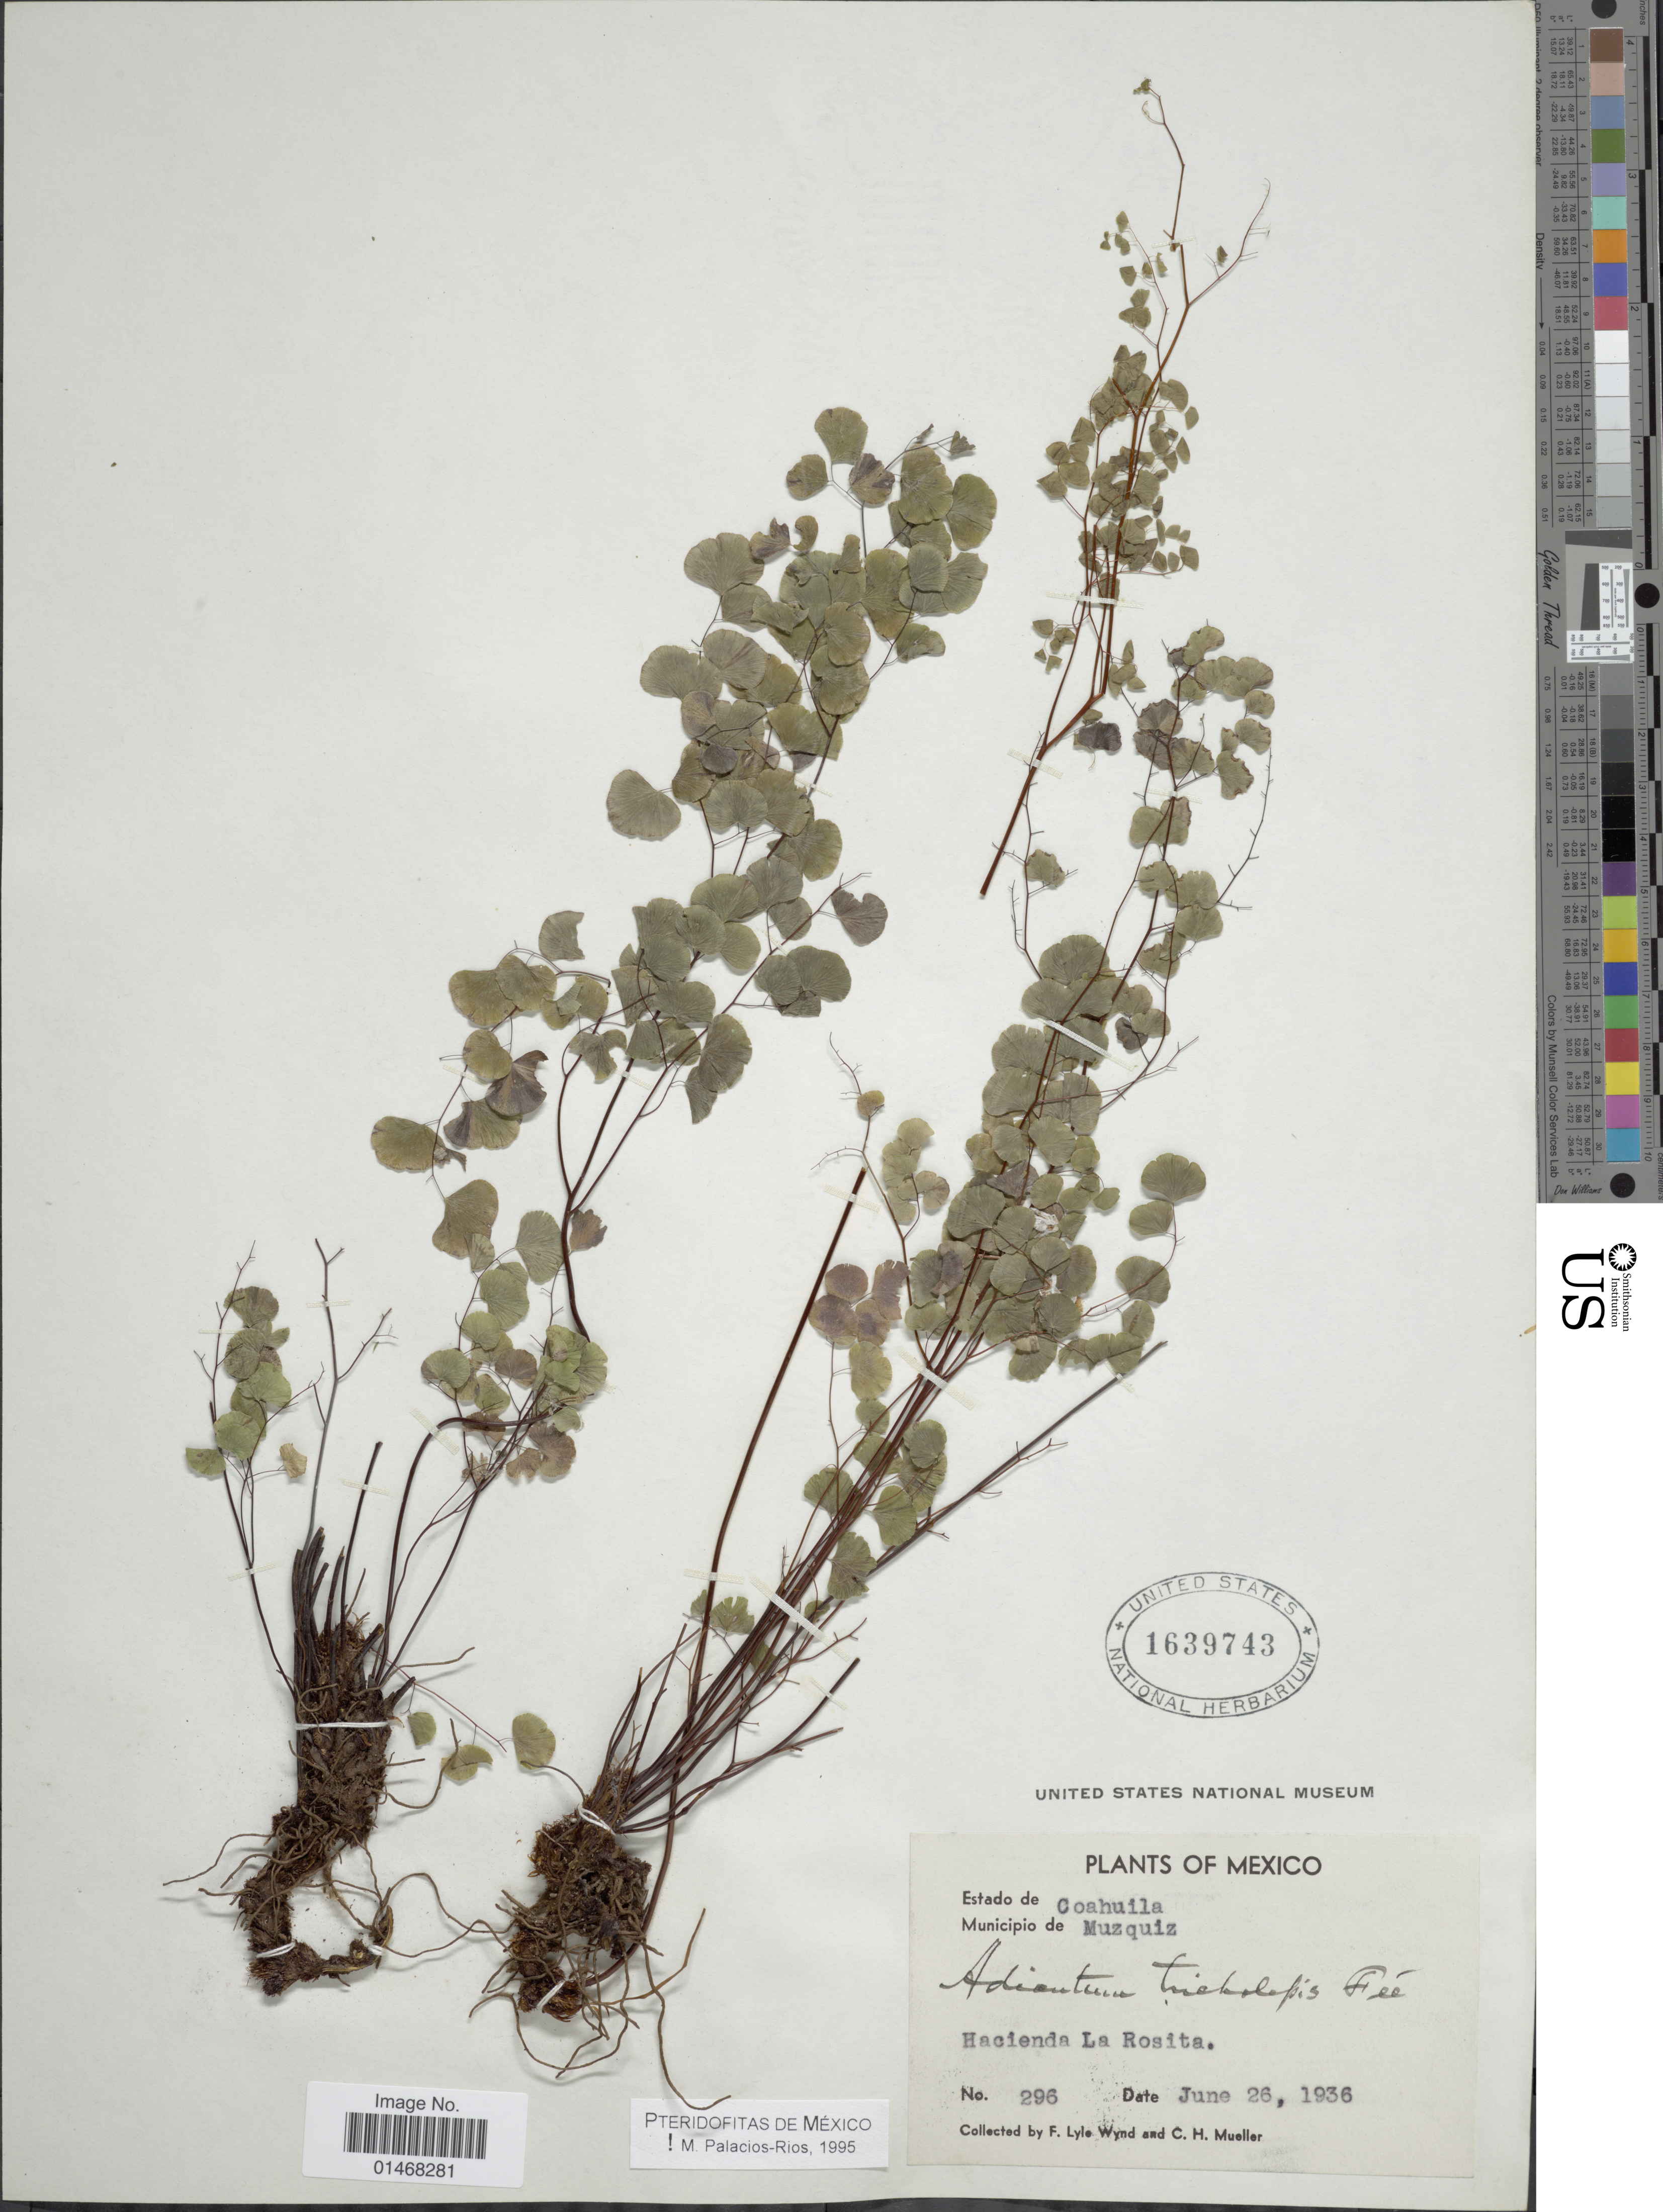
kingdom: Plantae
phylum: Tracheophyta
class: Polypodiopsida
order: Polypodiales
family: Pteridaceae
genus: Adiantum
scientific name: Adiantum tricholepis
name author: Fée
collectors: F. L. Wynd & C. H. Mueller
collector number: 296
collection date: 1936-06-26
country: Mexico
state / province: Coahuila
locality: Muncipio de Muzquiz, Hacienda La Rosita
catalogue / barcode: US 1639743